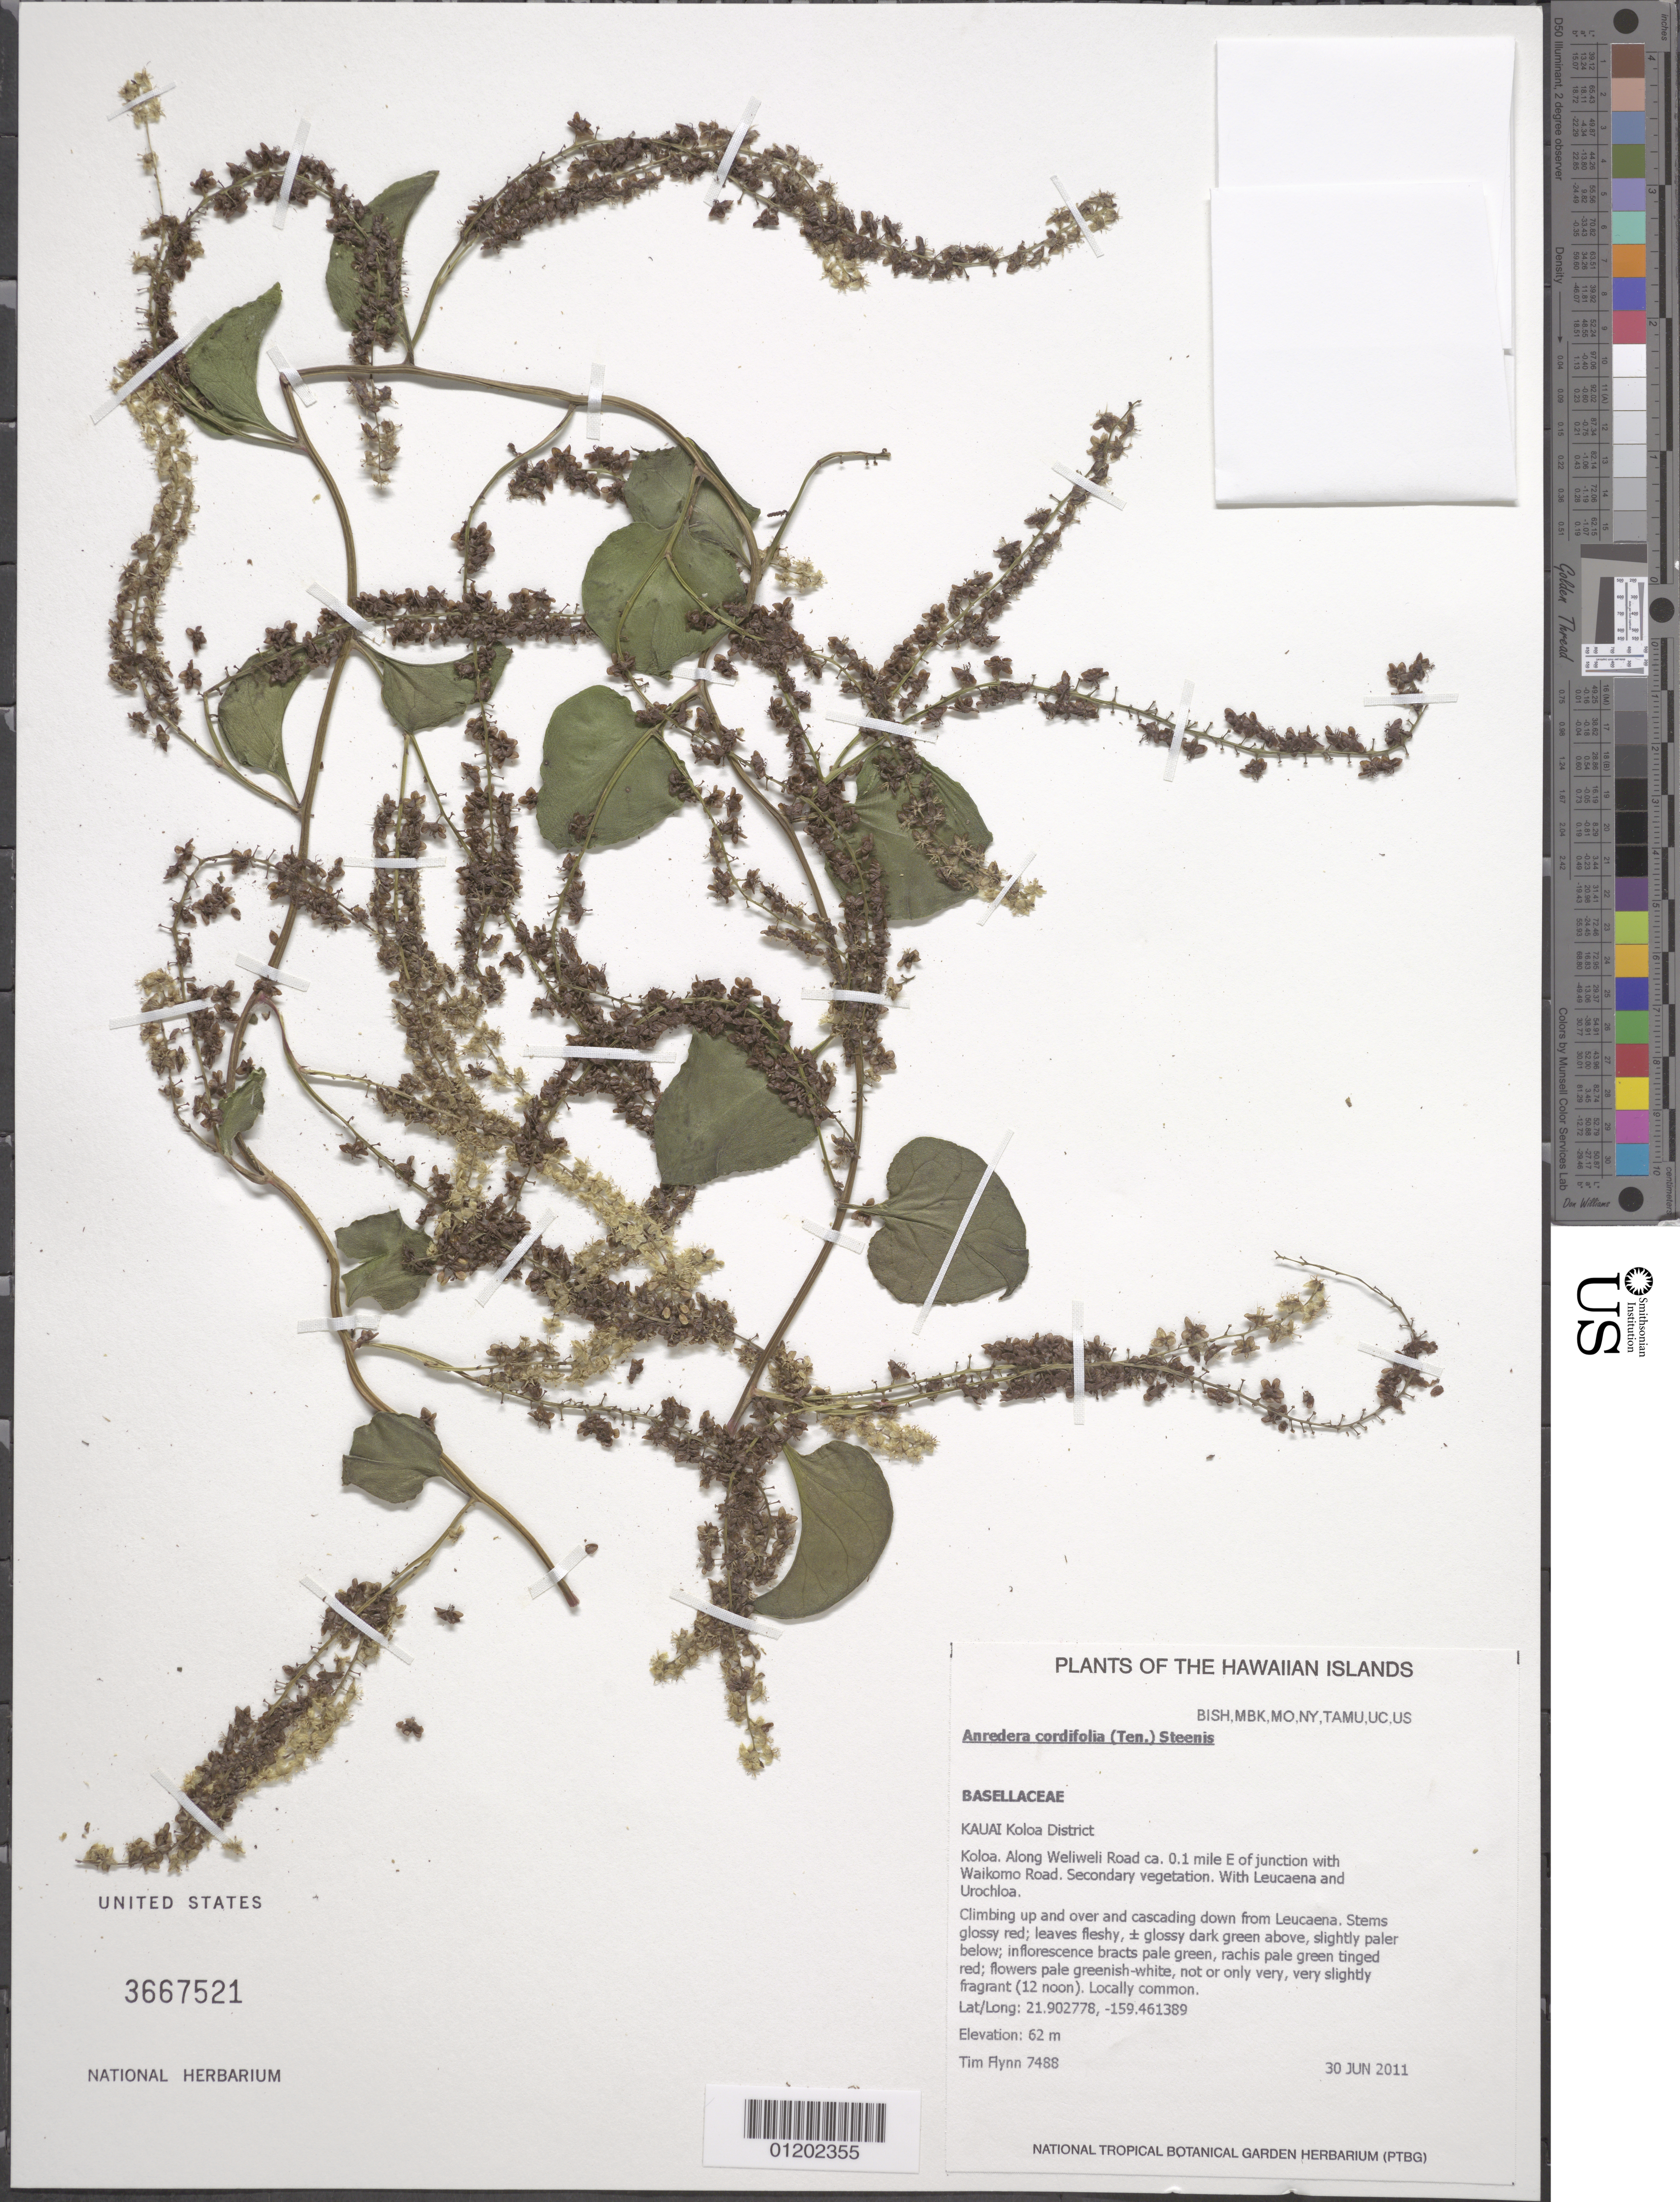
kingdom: Plantae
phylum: Tracheophyta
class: Magnoliopsida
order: Caryophyllales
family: Basellaceae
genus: Anredera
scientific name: Anredera cordifolia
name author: (Ten.) Steenis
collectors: T. W. Flynn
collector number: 7488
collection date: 2011-06-30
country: United States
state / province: Hawaii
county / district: Kauai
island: Kaua'i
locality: Koloa District, along Weliweli Road ca. 0.1 mile E of junction with Waikomo Road.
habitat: Secondary vegetation.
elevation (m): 62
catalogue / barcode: US 3667521